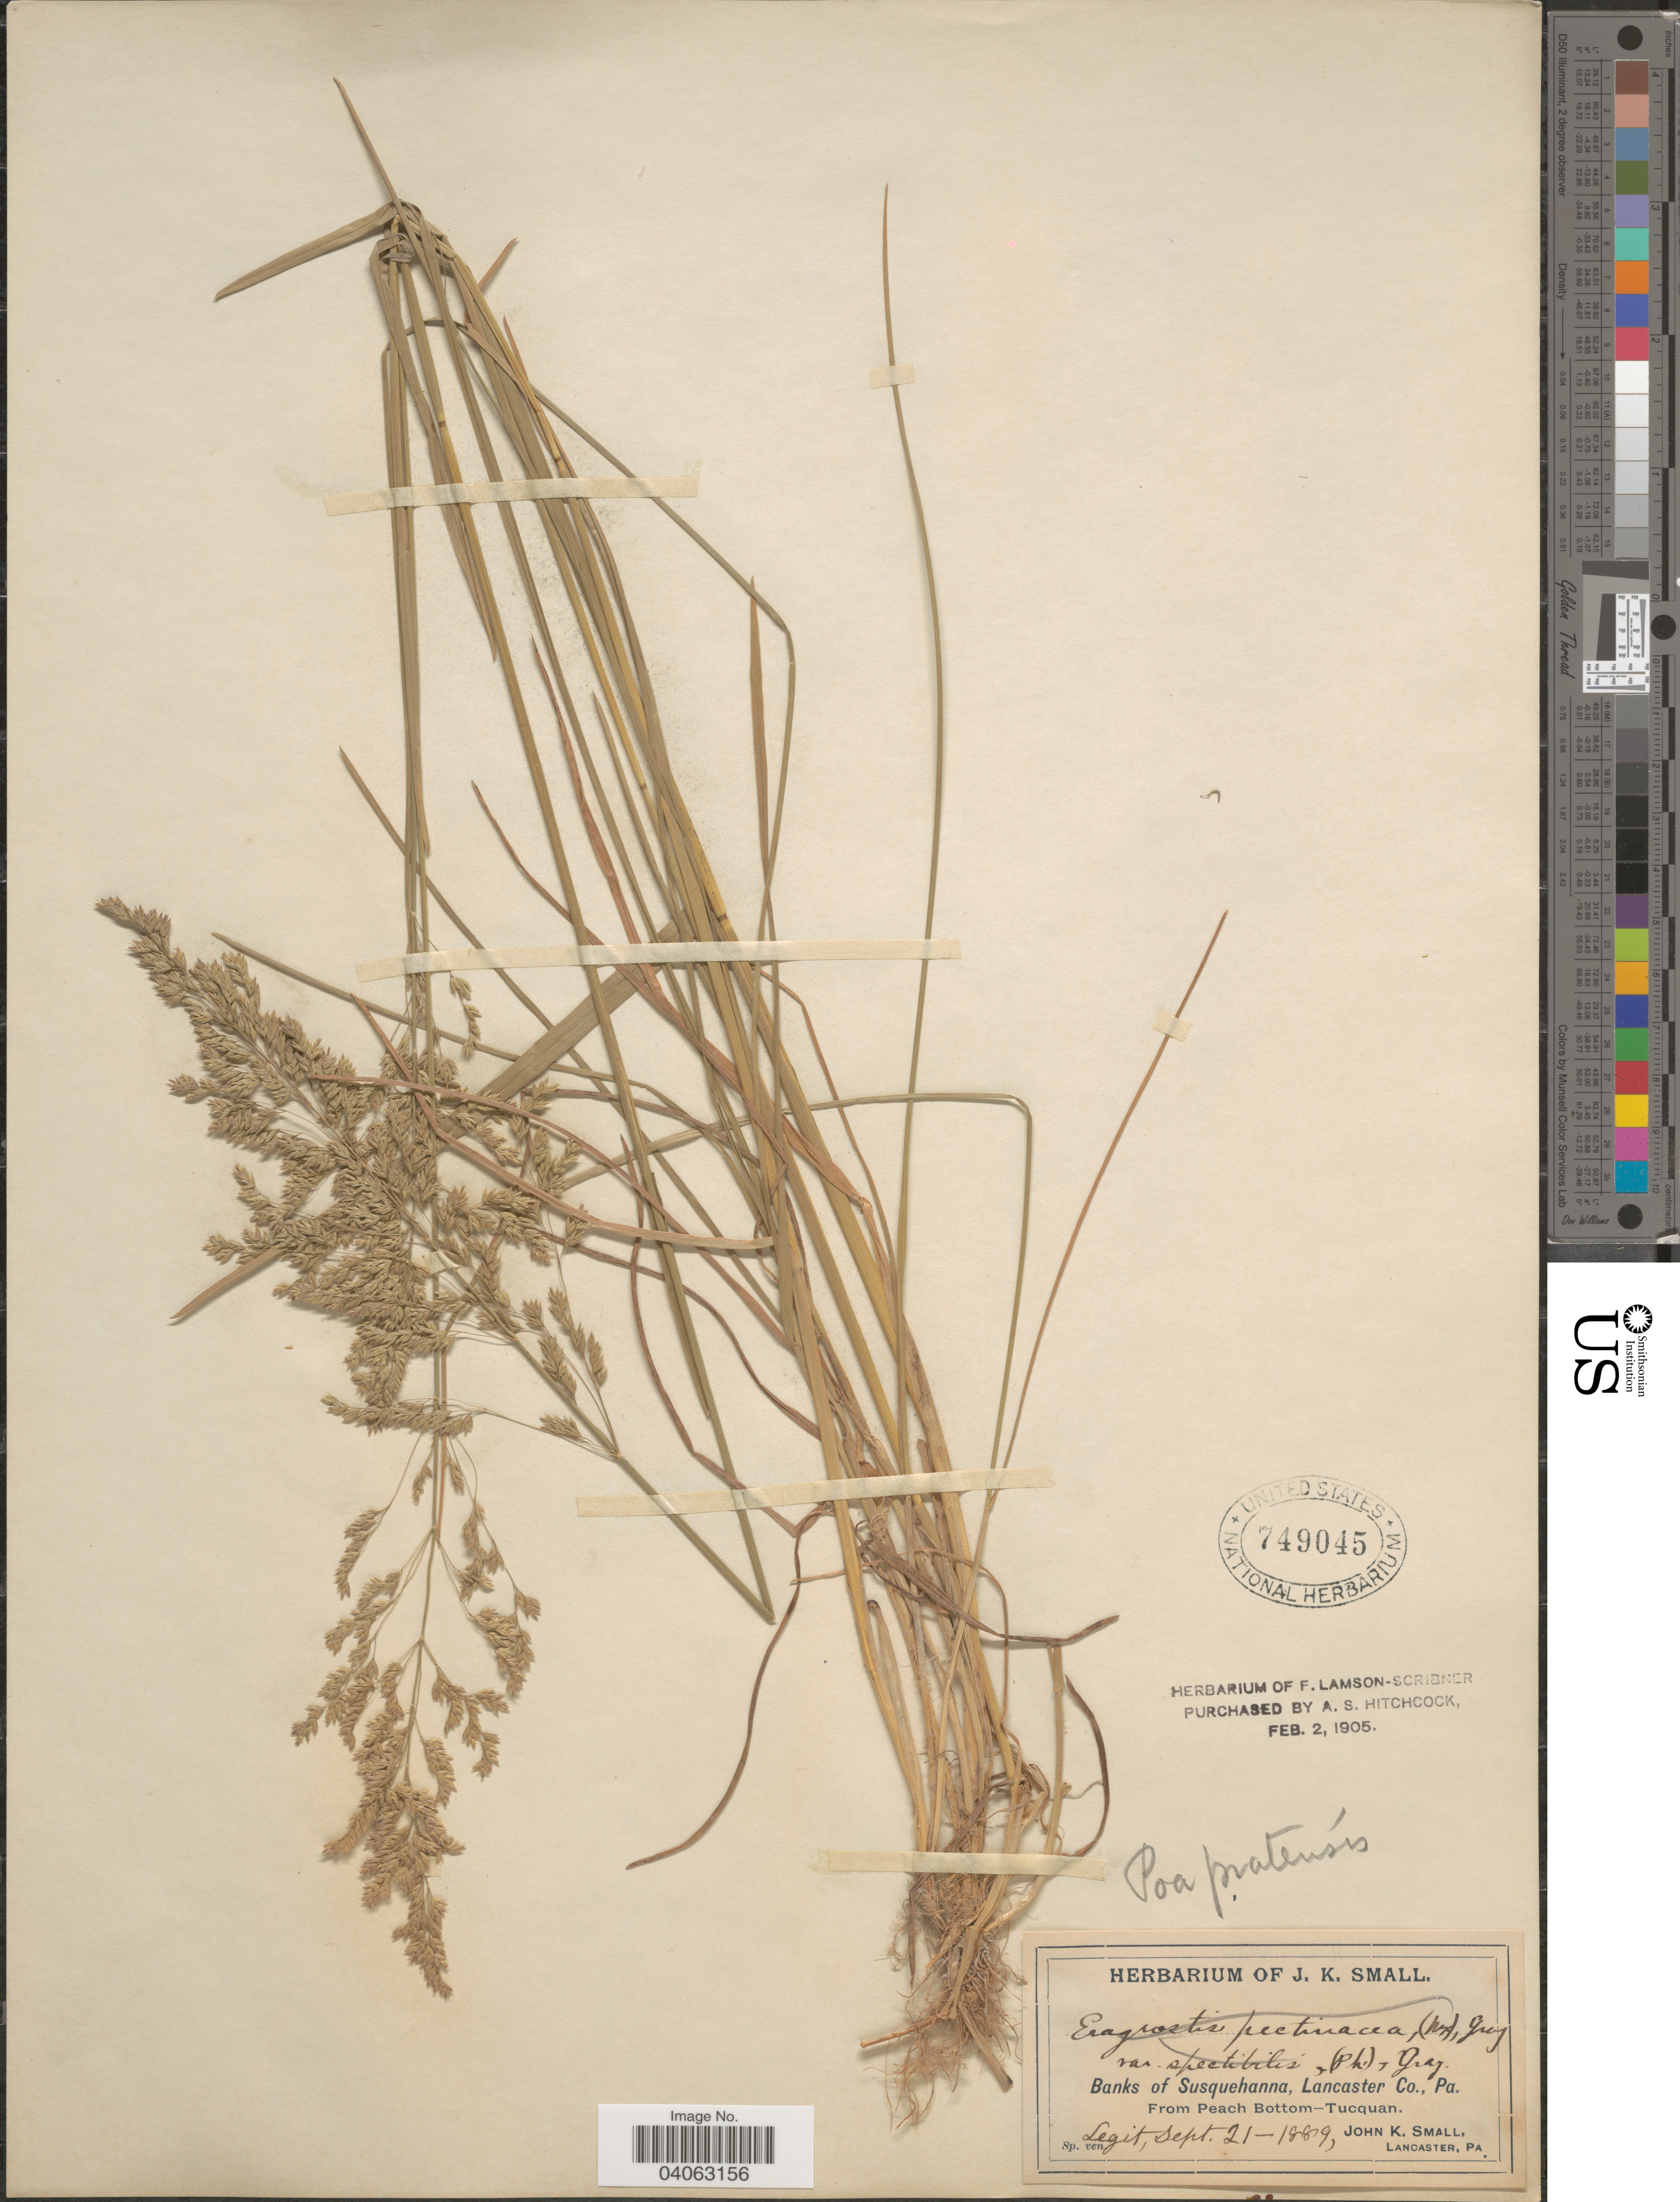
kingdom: Plantae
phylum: Tracheophyta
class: Liliopsida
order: Poales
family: Poaceae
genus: Poa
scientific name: Poa pratensis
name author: L.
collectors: J. K. Small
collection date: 1889-09-21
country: United States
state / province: Pennsylvania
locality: Banks of Susquehanna, Lancaster Co. From Peach Bottom - Tucquan [unsure placement].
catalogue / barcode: US 749045